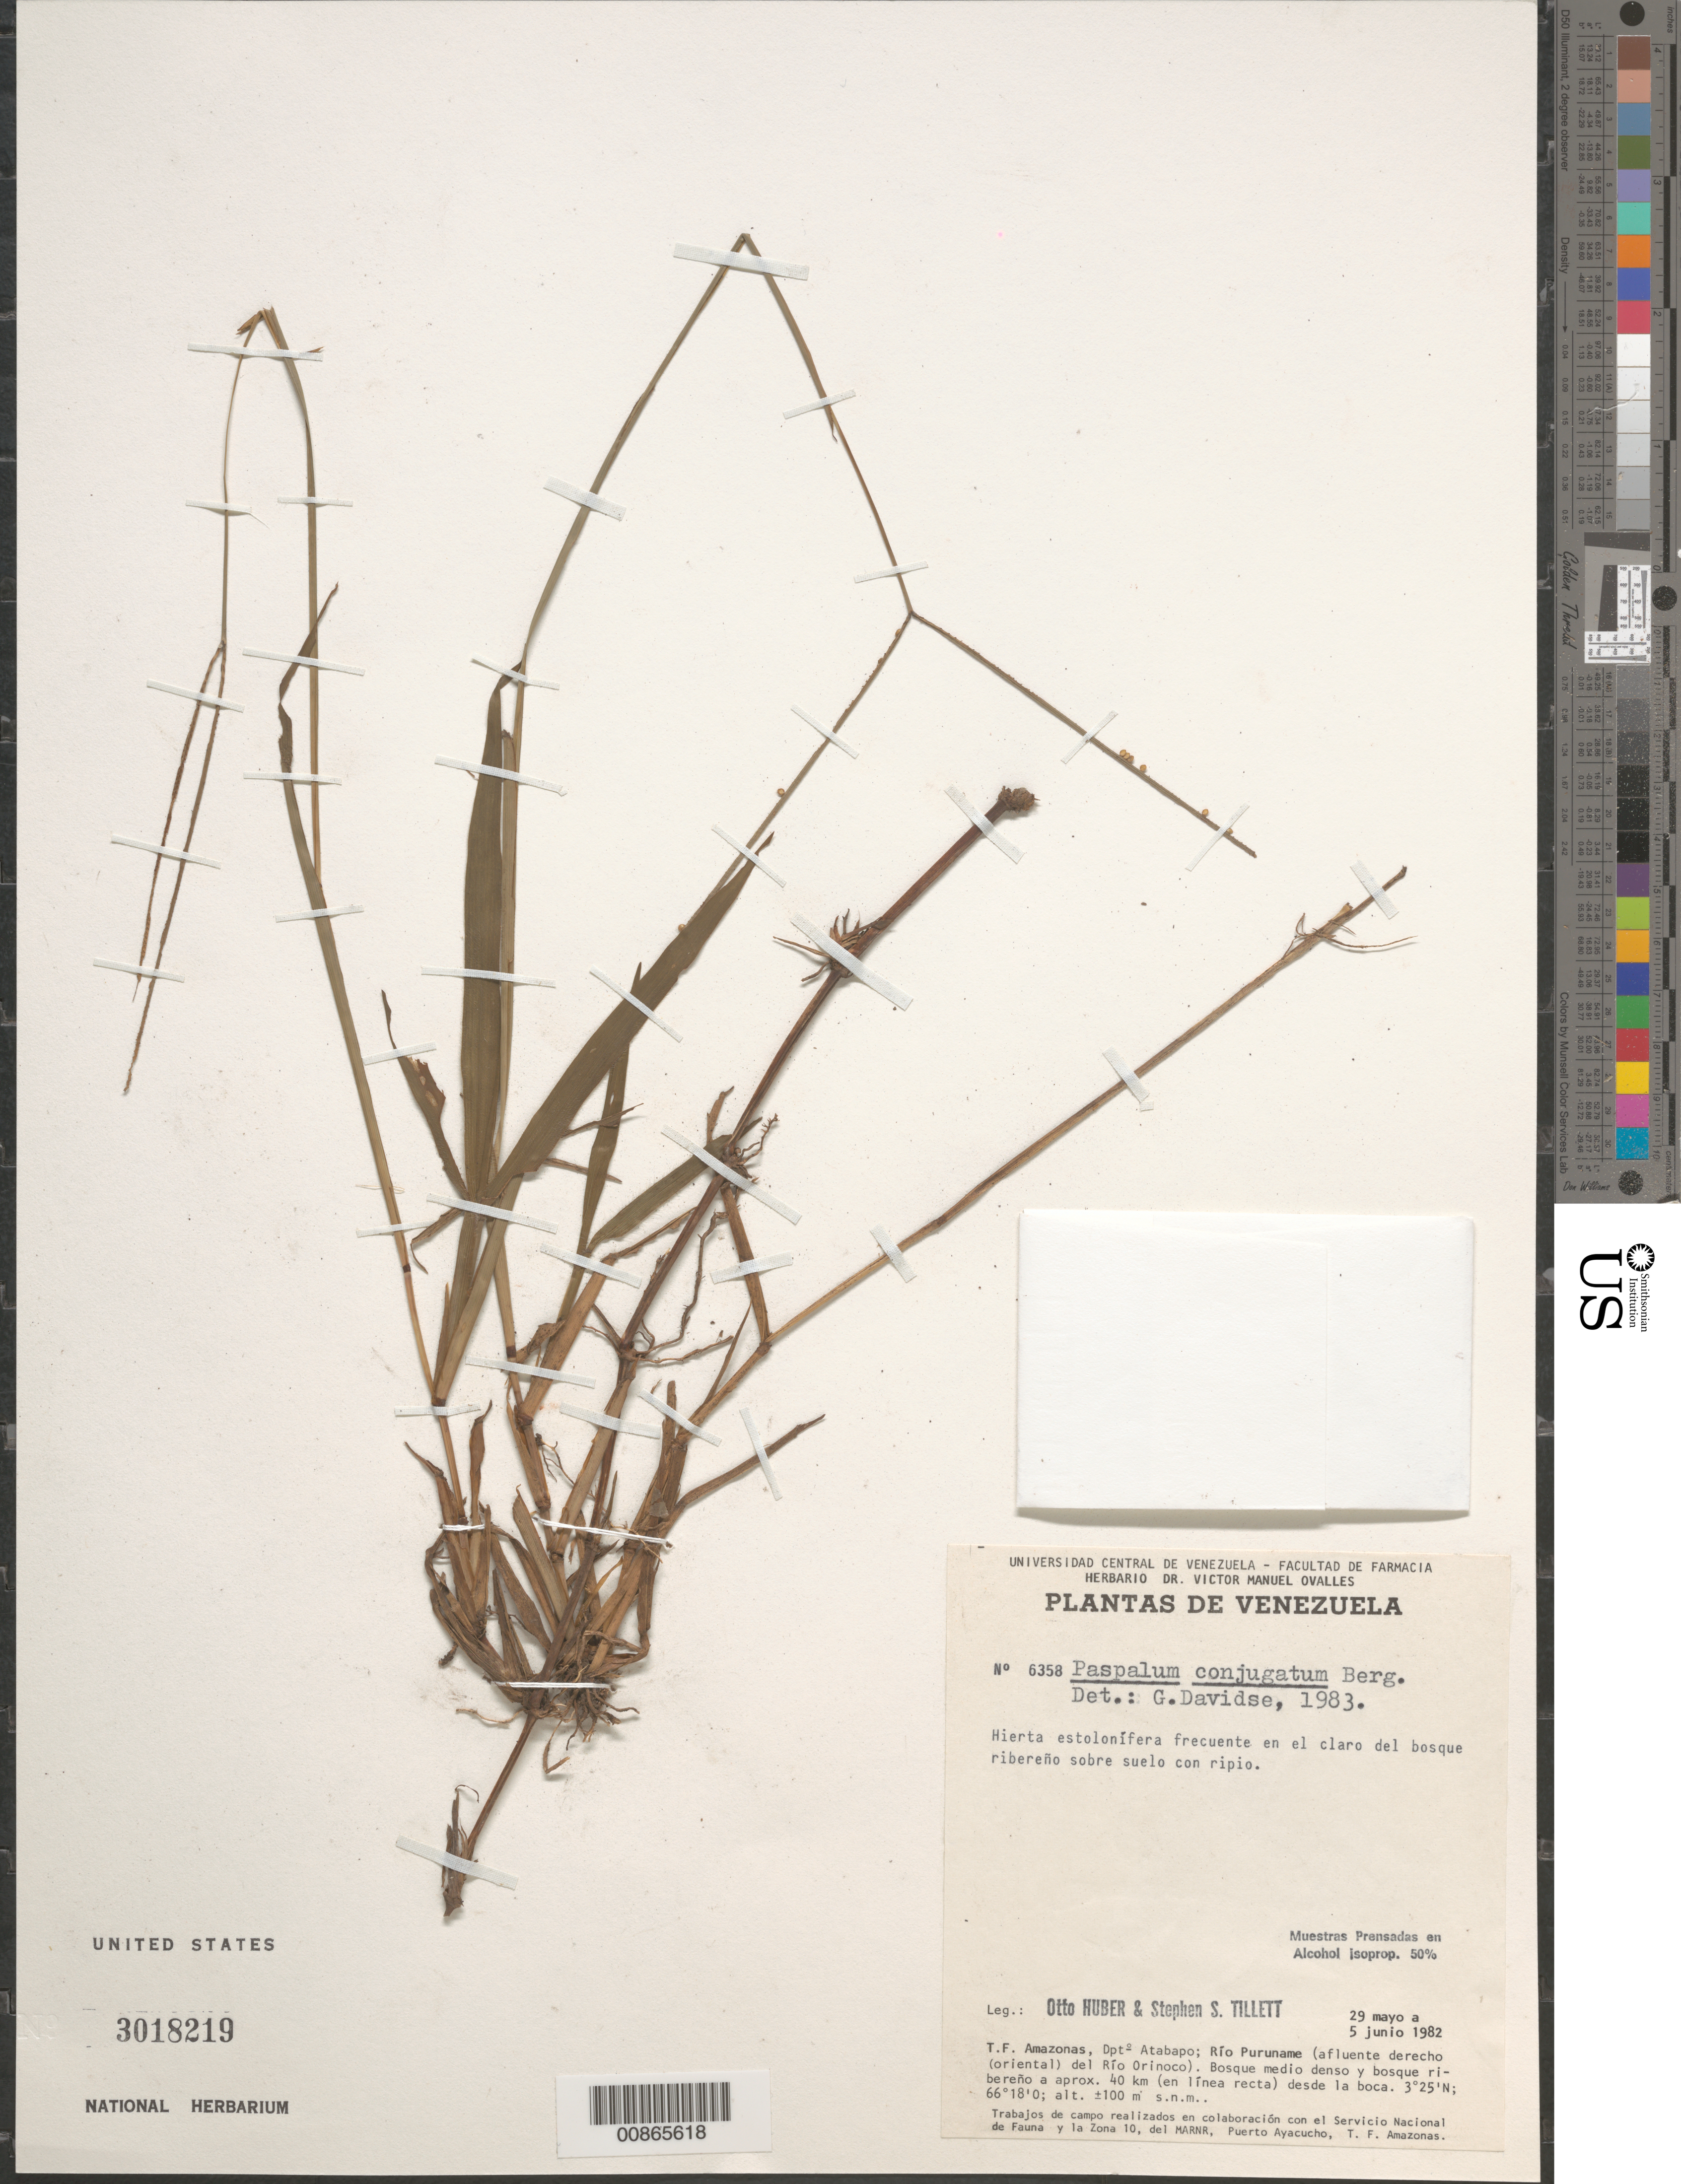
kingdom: Plantae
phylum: Tracheophyta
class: Liliopsida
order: Poales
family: Poaceae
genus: Paspalum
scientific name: Paspalum conjugatum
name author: P.J. Bergius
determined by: Davidse, Gerrit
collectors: O. Huber & S. S. Tillett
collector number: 6358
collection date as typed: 29-May-82 to 5-Jun-82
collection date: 1982-05-29/1982-06-05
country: Venezuela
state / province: Amazonas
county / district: Atabapo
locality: Río Puruname; 40 km en linea recta desde la boca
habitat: Claro del bosque ribereno sobre suelo con ripio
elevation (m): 100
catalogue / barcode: US 3018219